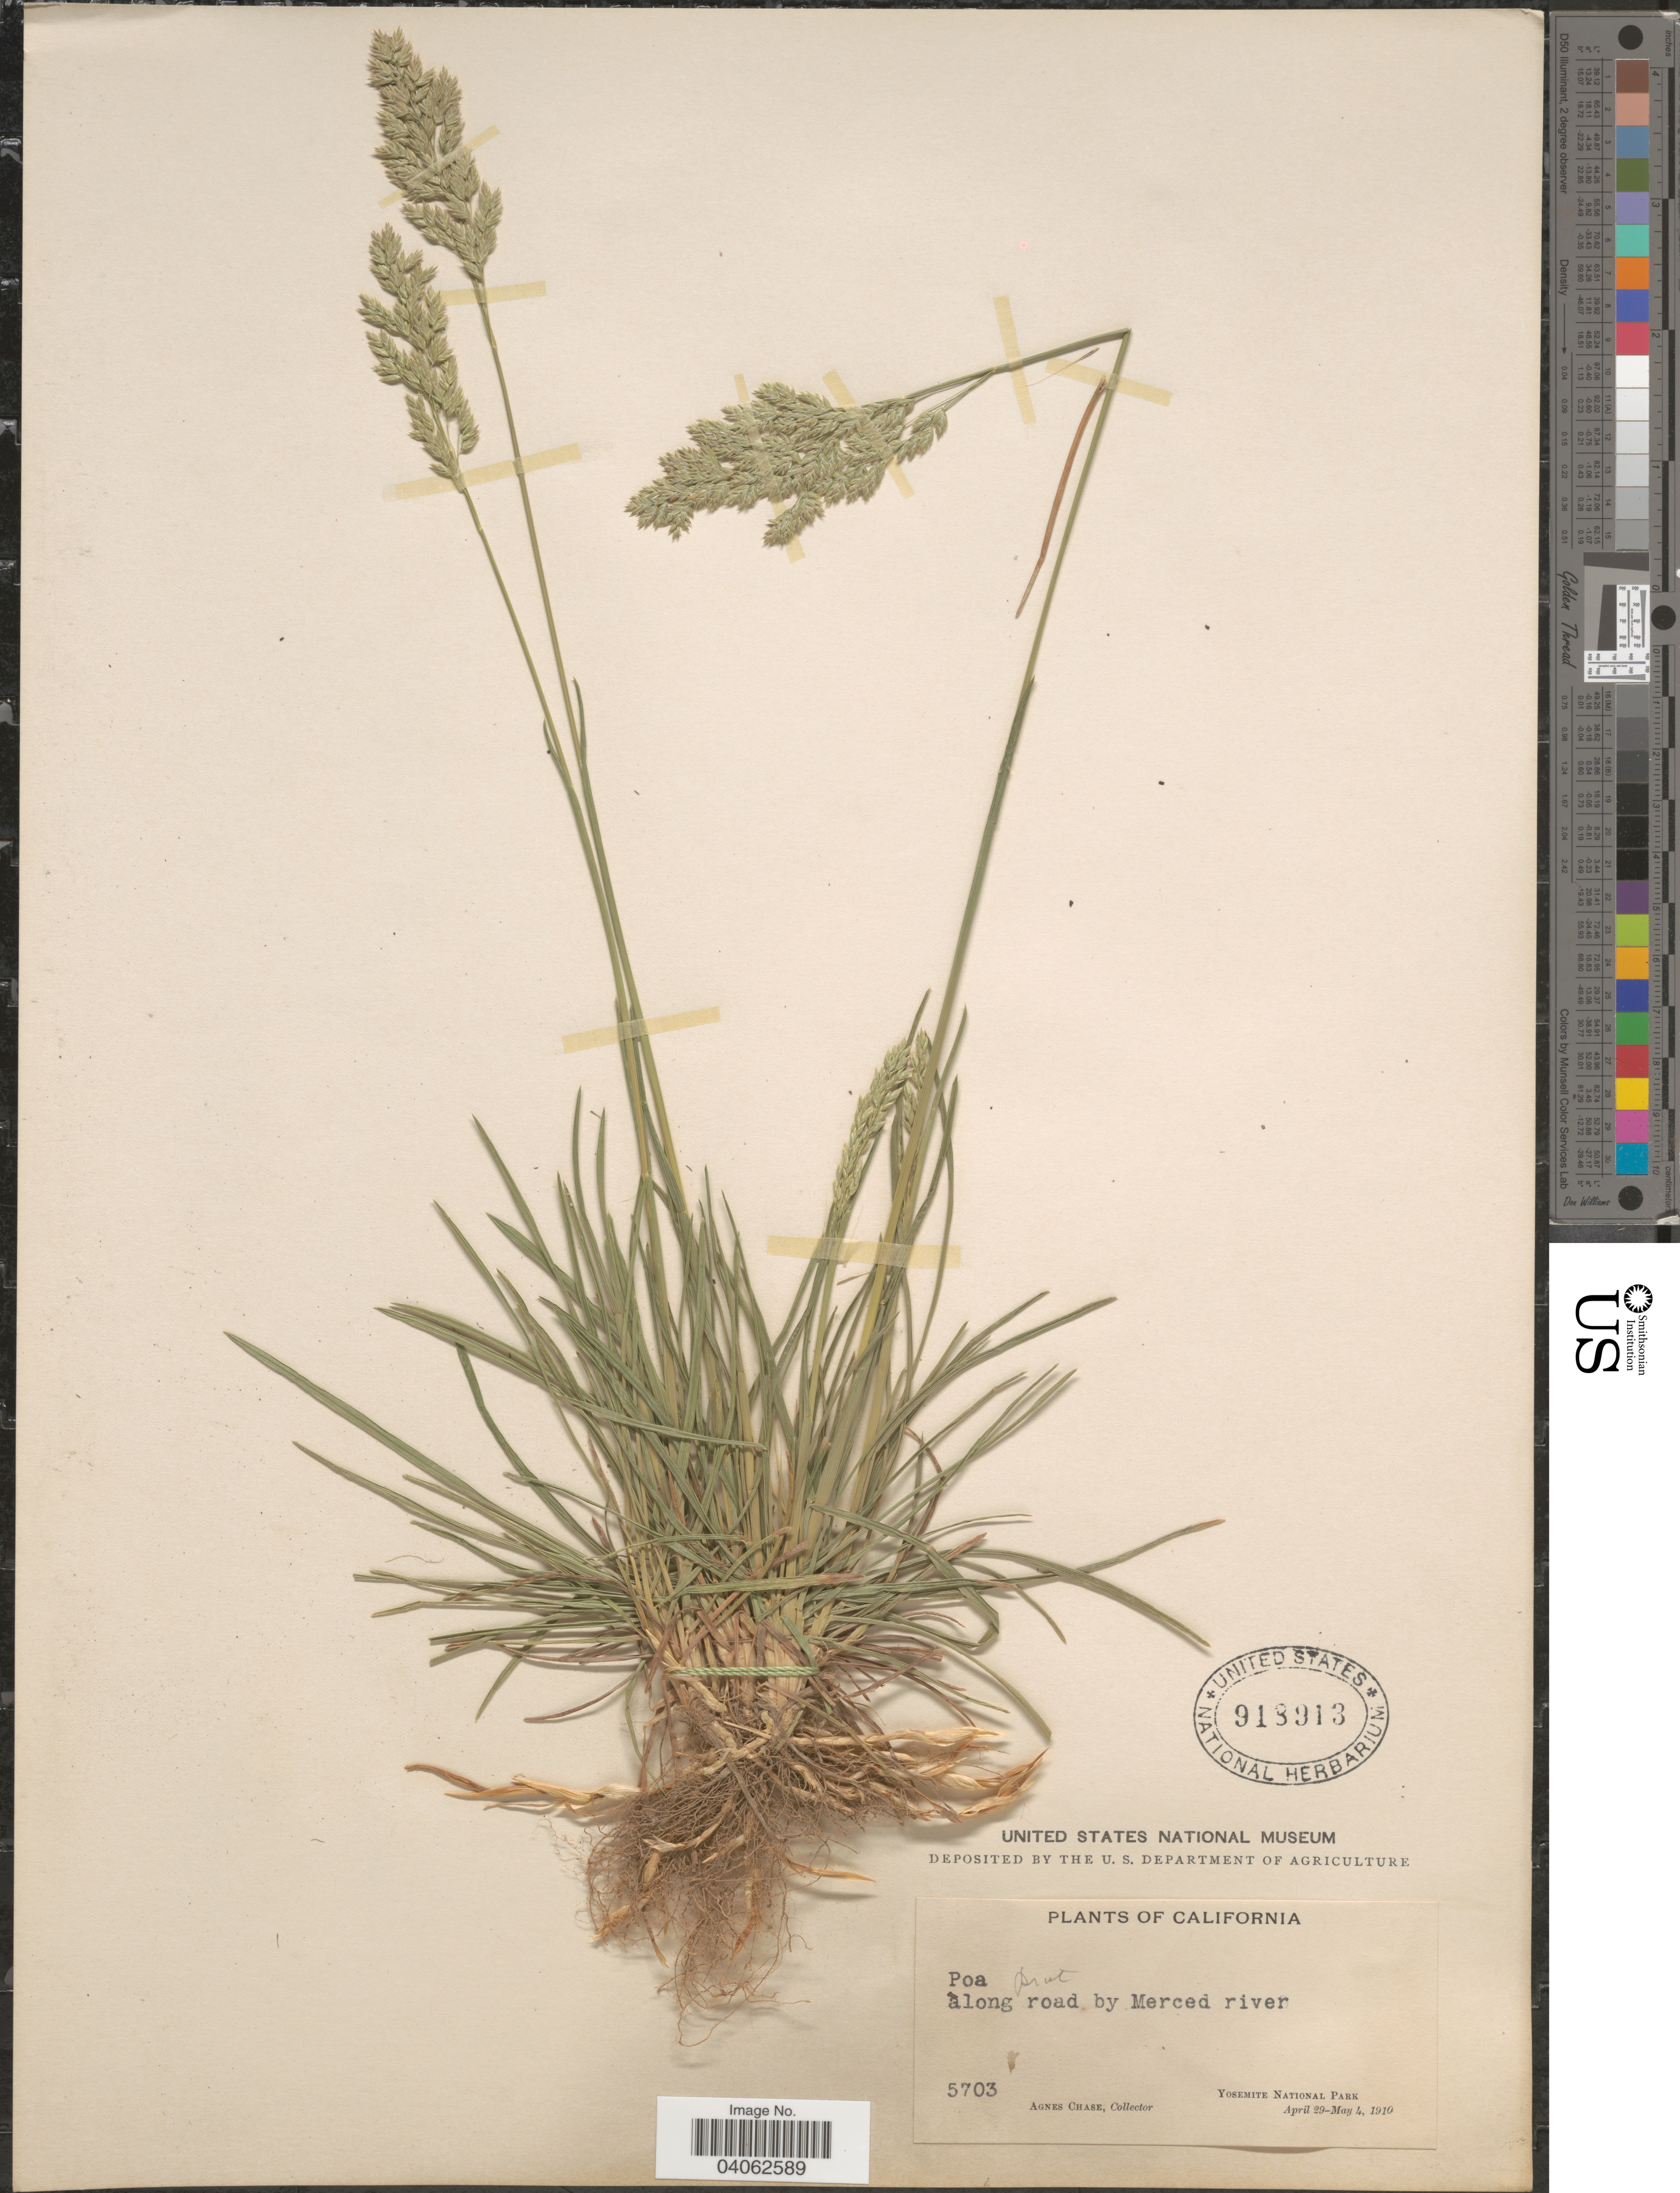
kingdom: Plantae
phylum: Tracheophyta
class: Liliopsida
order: Poales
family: Poaceae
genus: Poa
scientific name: Poa pratensis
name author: L.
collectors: A. Chase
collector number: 5703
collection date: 1910-04-29/1910-05-04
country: United States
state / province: California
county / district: Mariposa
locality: Along road by Merced river. Yosemite National Park.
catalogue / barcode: US 918913